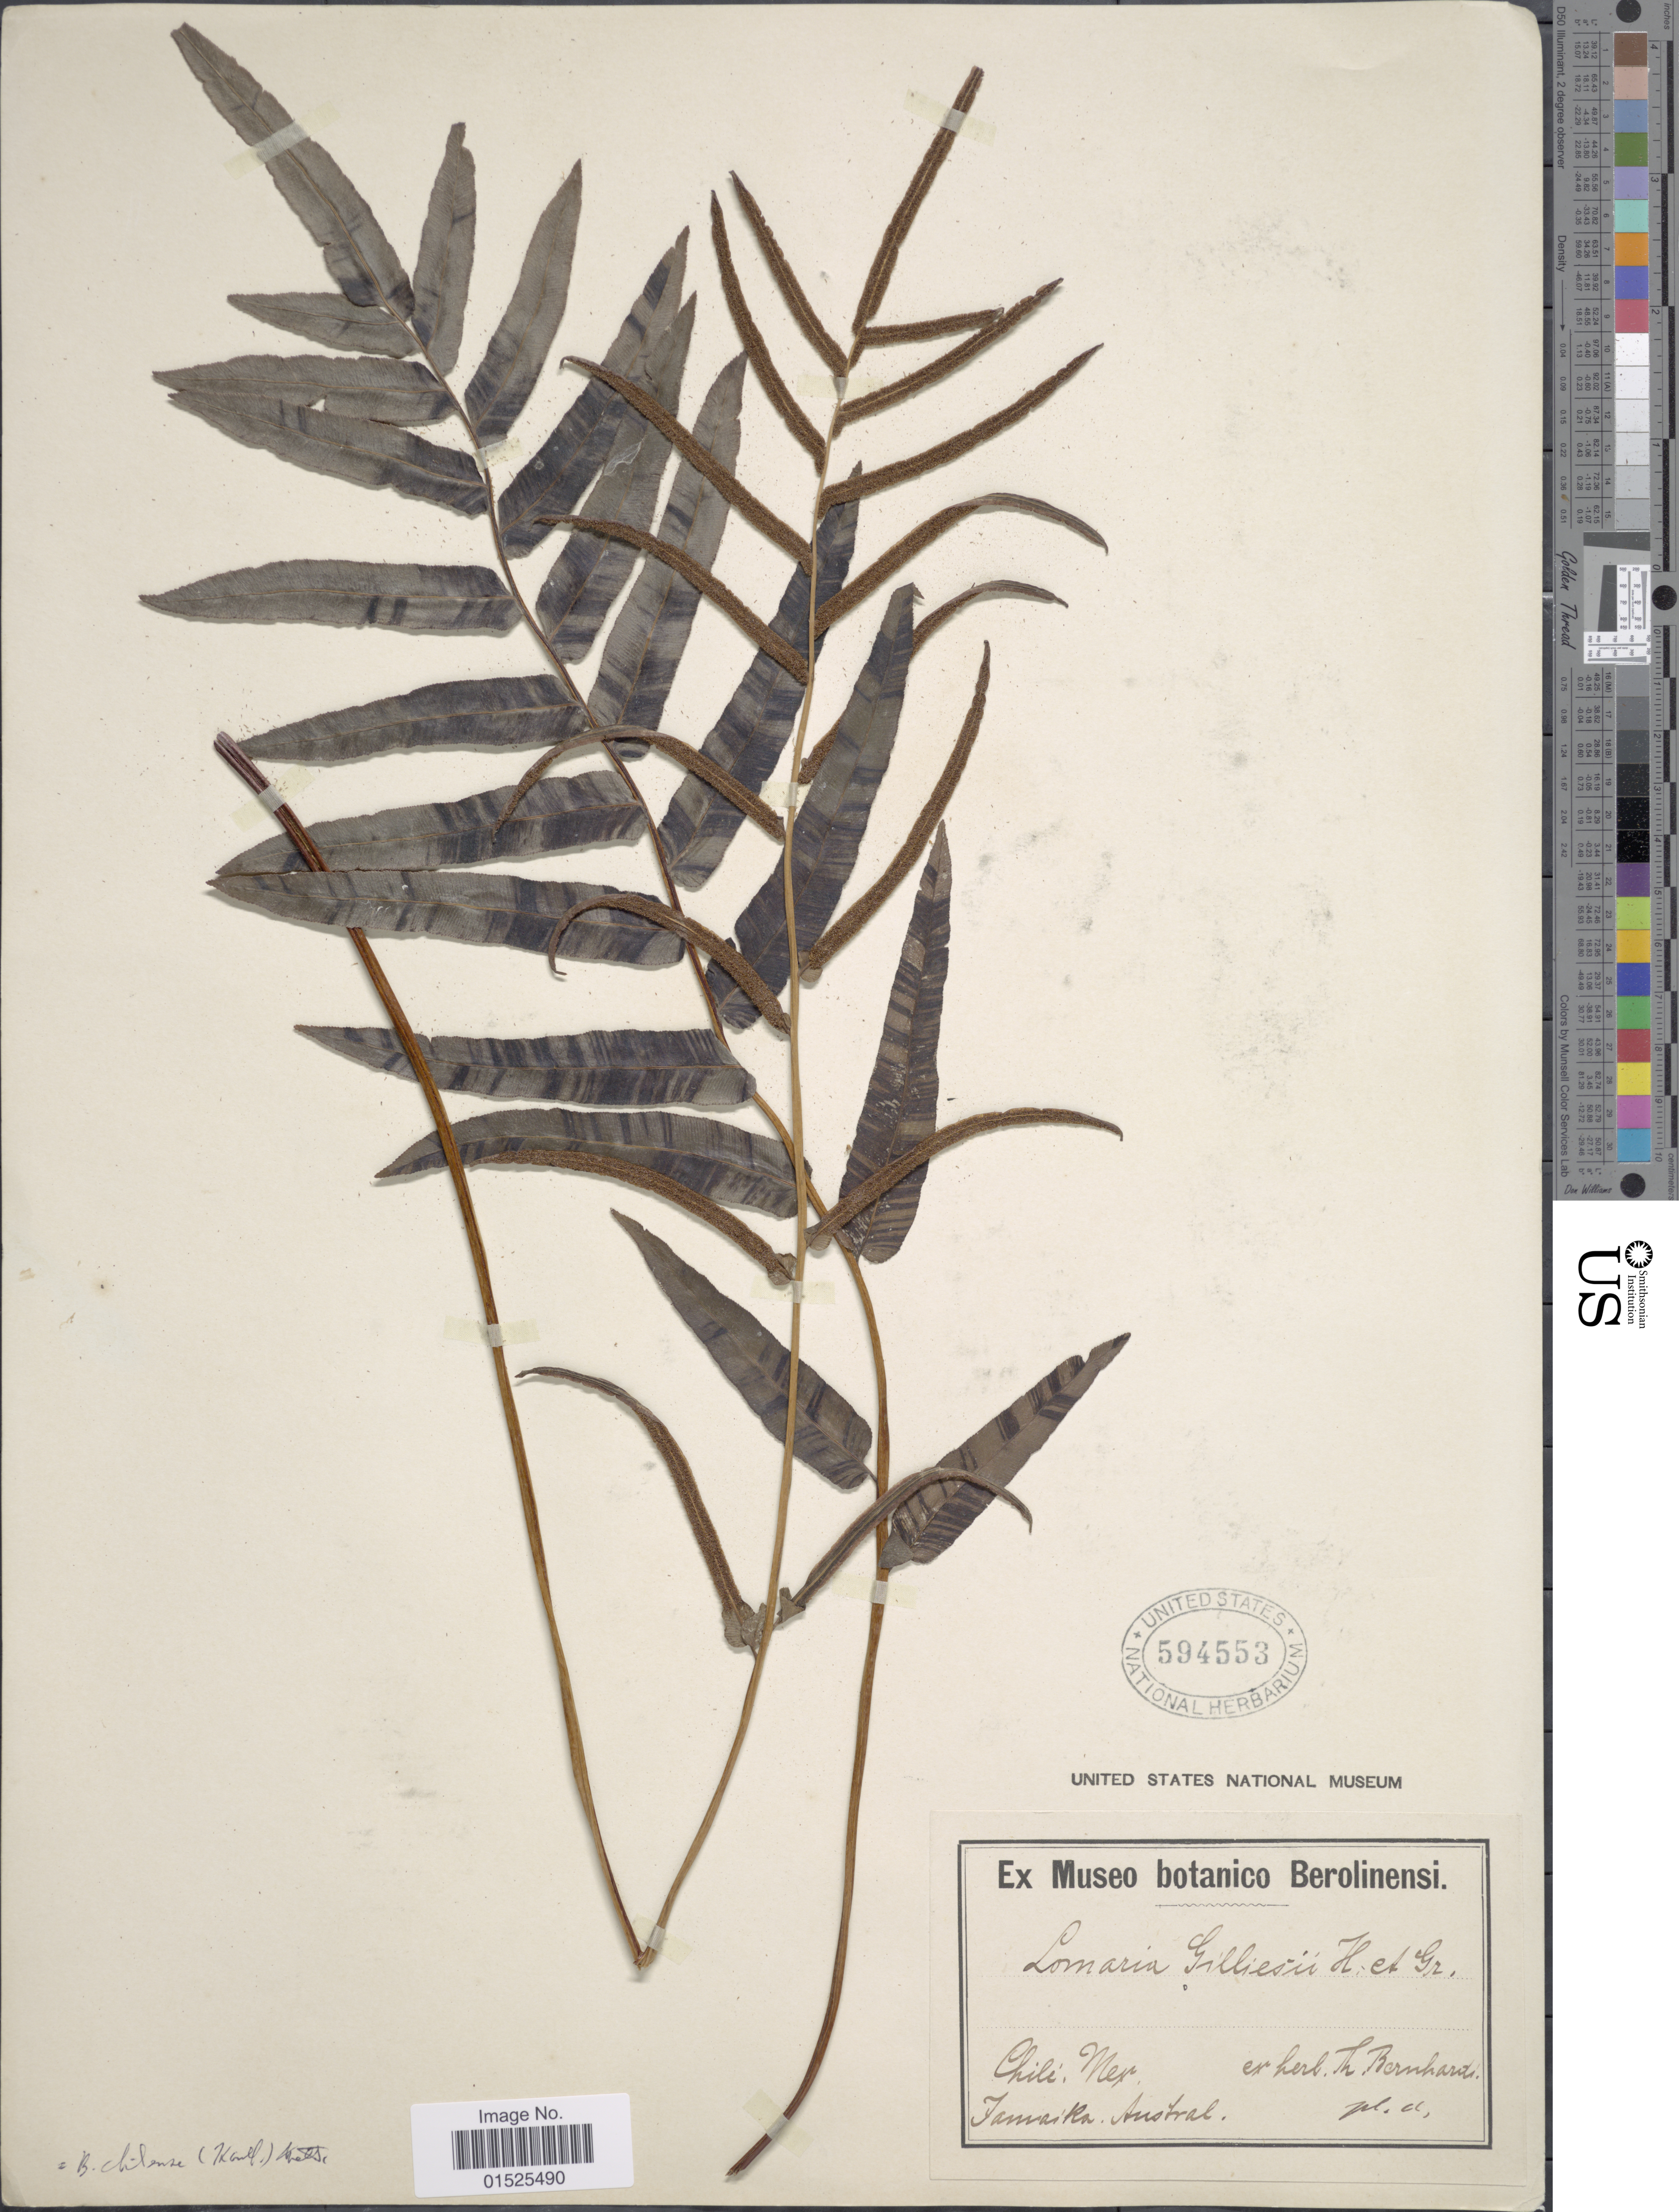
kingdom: Plantae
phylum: Tracheophyta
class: Polypodiopsida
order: Polypodiales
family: Blechnaceae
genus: Blechnum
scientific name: Blechnum chilense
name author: (Kaulf.) Mett.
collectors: ex herb. Bernhardi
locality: Chili, Mex., Jamaika. Austral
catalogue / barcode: US 594553